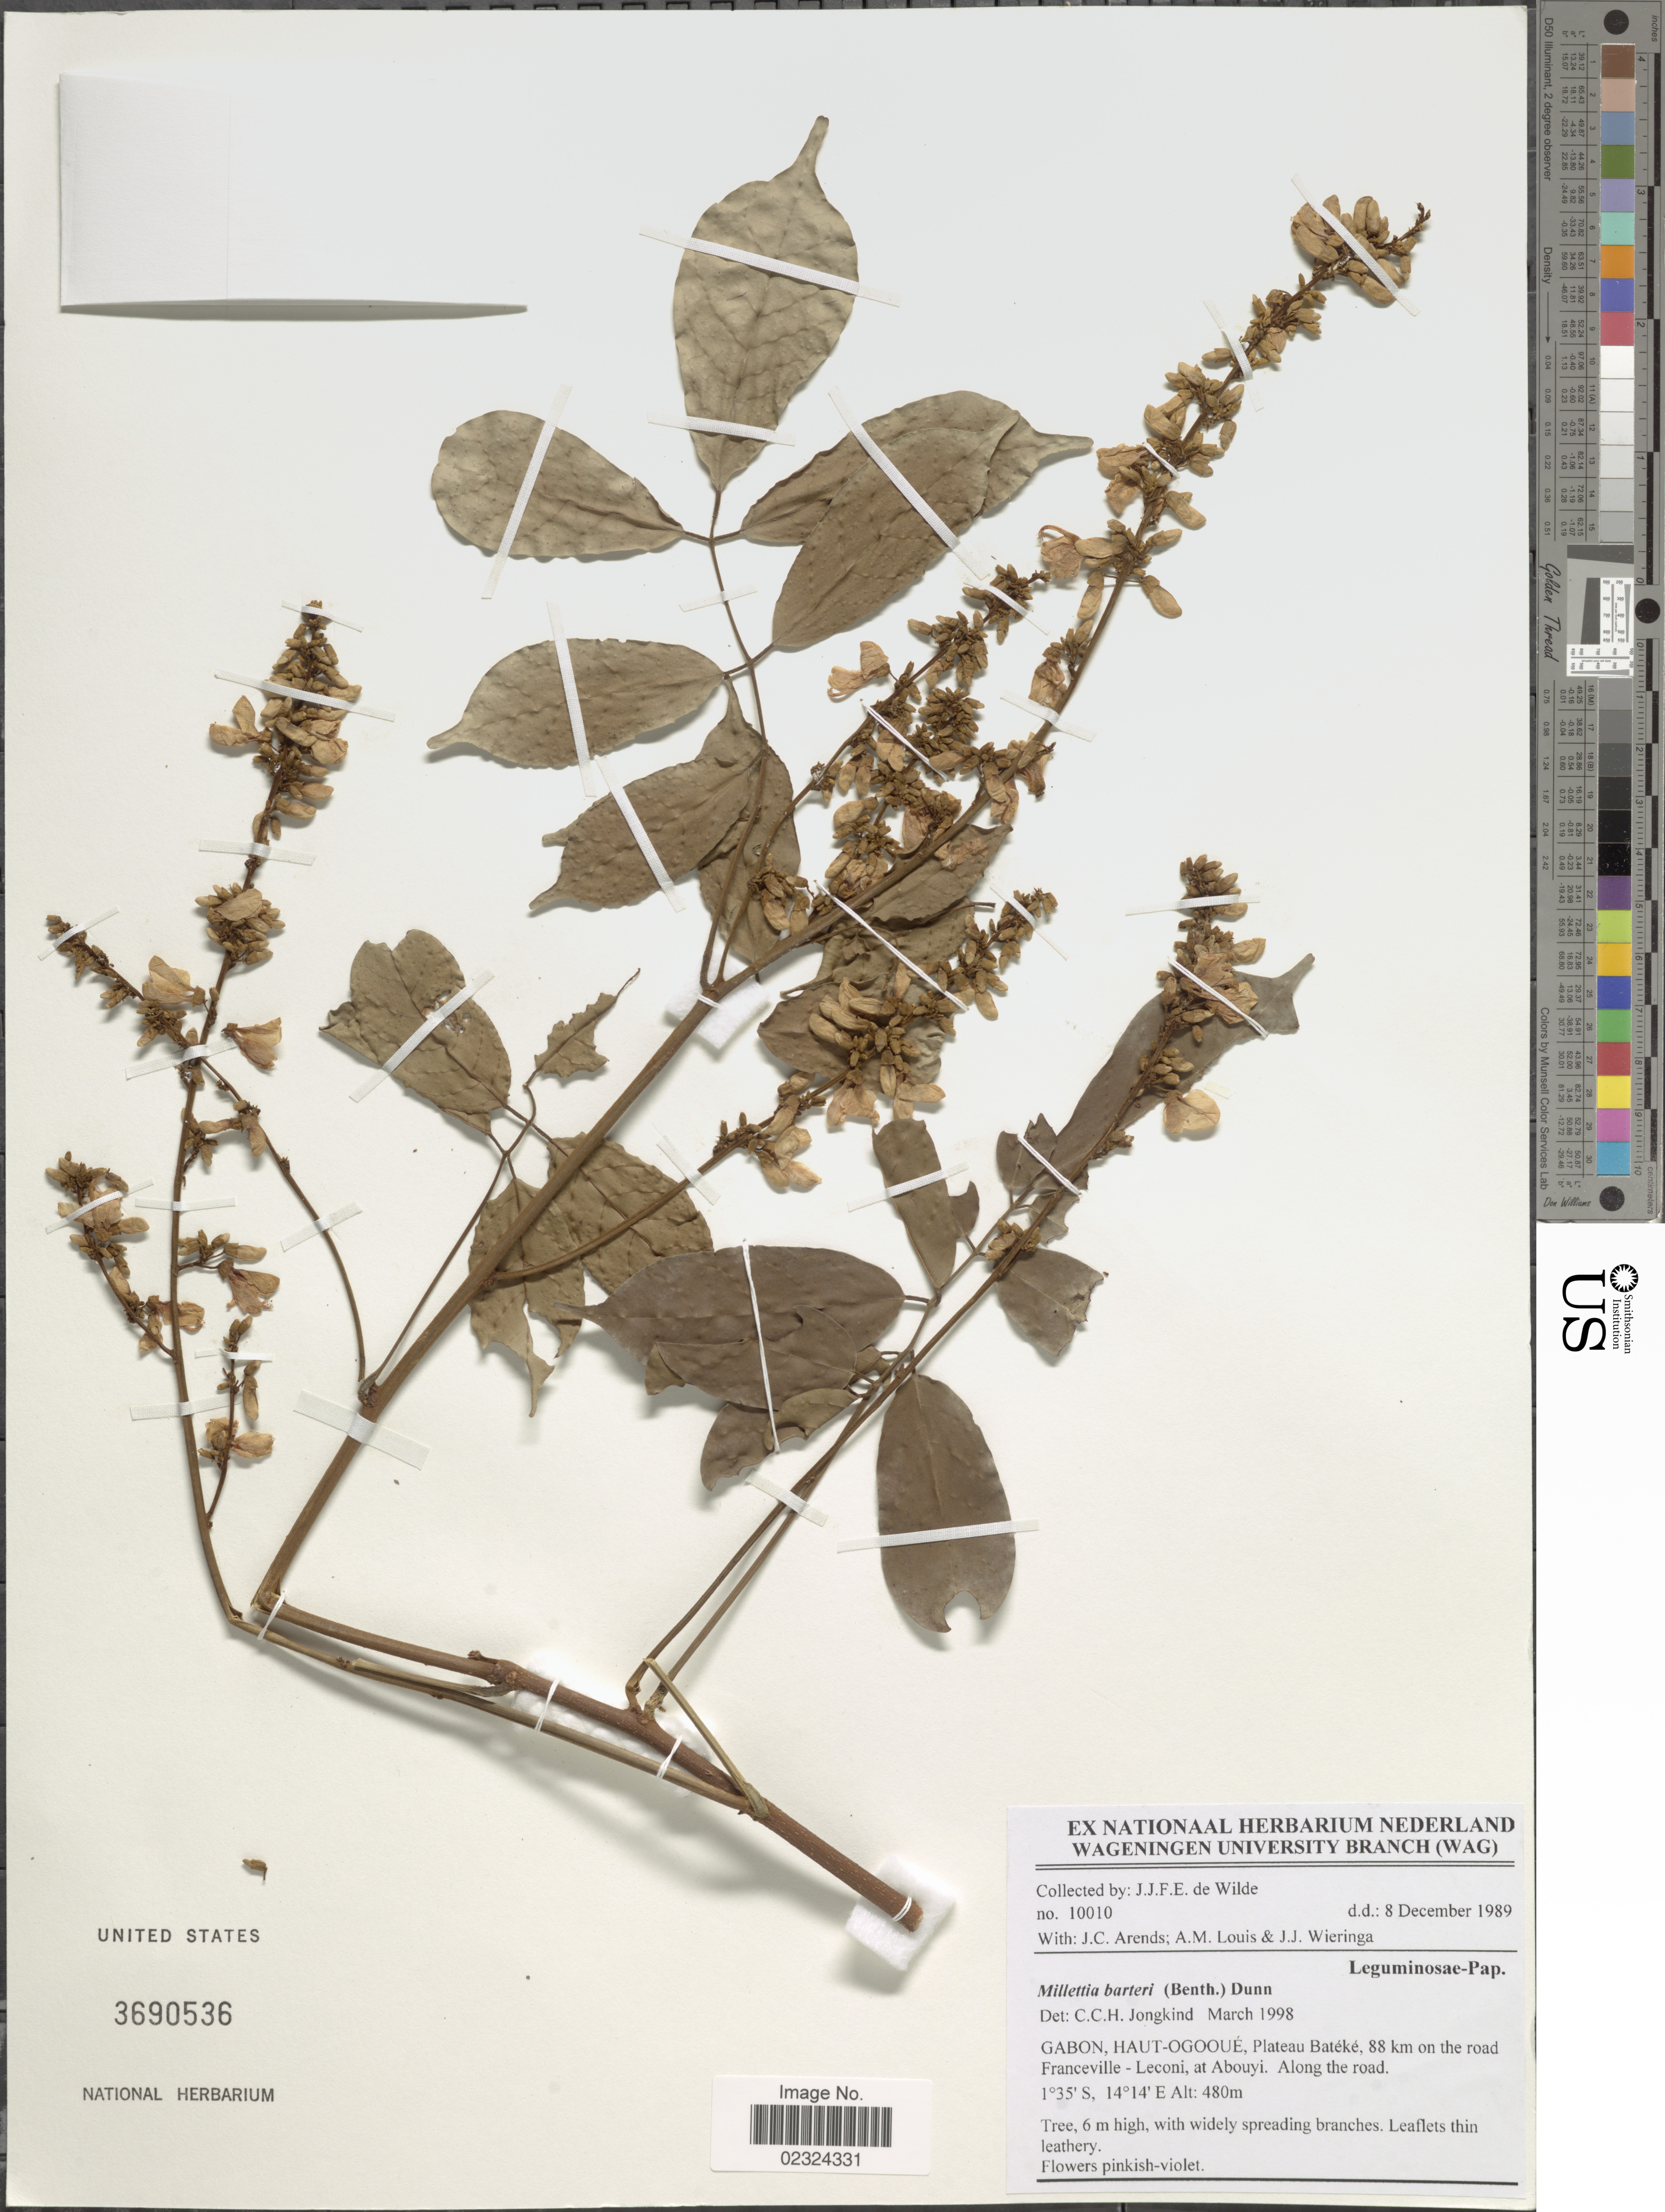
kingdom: Plantae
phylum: Tracheophyta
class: Magnoliopsida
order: Fabales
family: Fabaceae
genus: Millettia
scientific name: Millettia barteri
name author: (Benth.) Dunn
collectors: J.J. de Wilde, J. Arends, A. Louis & J. Wieringa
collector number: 10010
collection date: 1989-12-08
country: Gabon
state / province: Haut-Ogooue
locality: Plateau Bateke, 88 km on the road Franceville - Leconi, at Aboyi. Along the road.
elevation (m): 480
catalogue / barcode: US 3690536